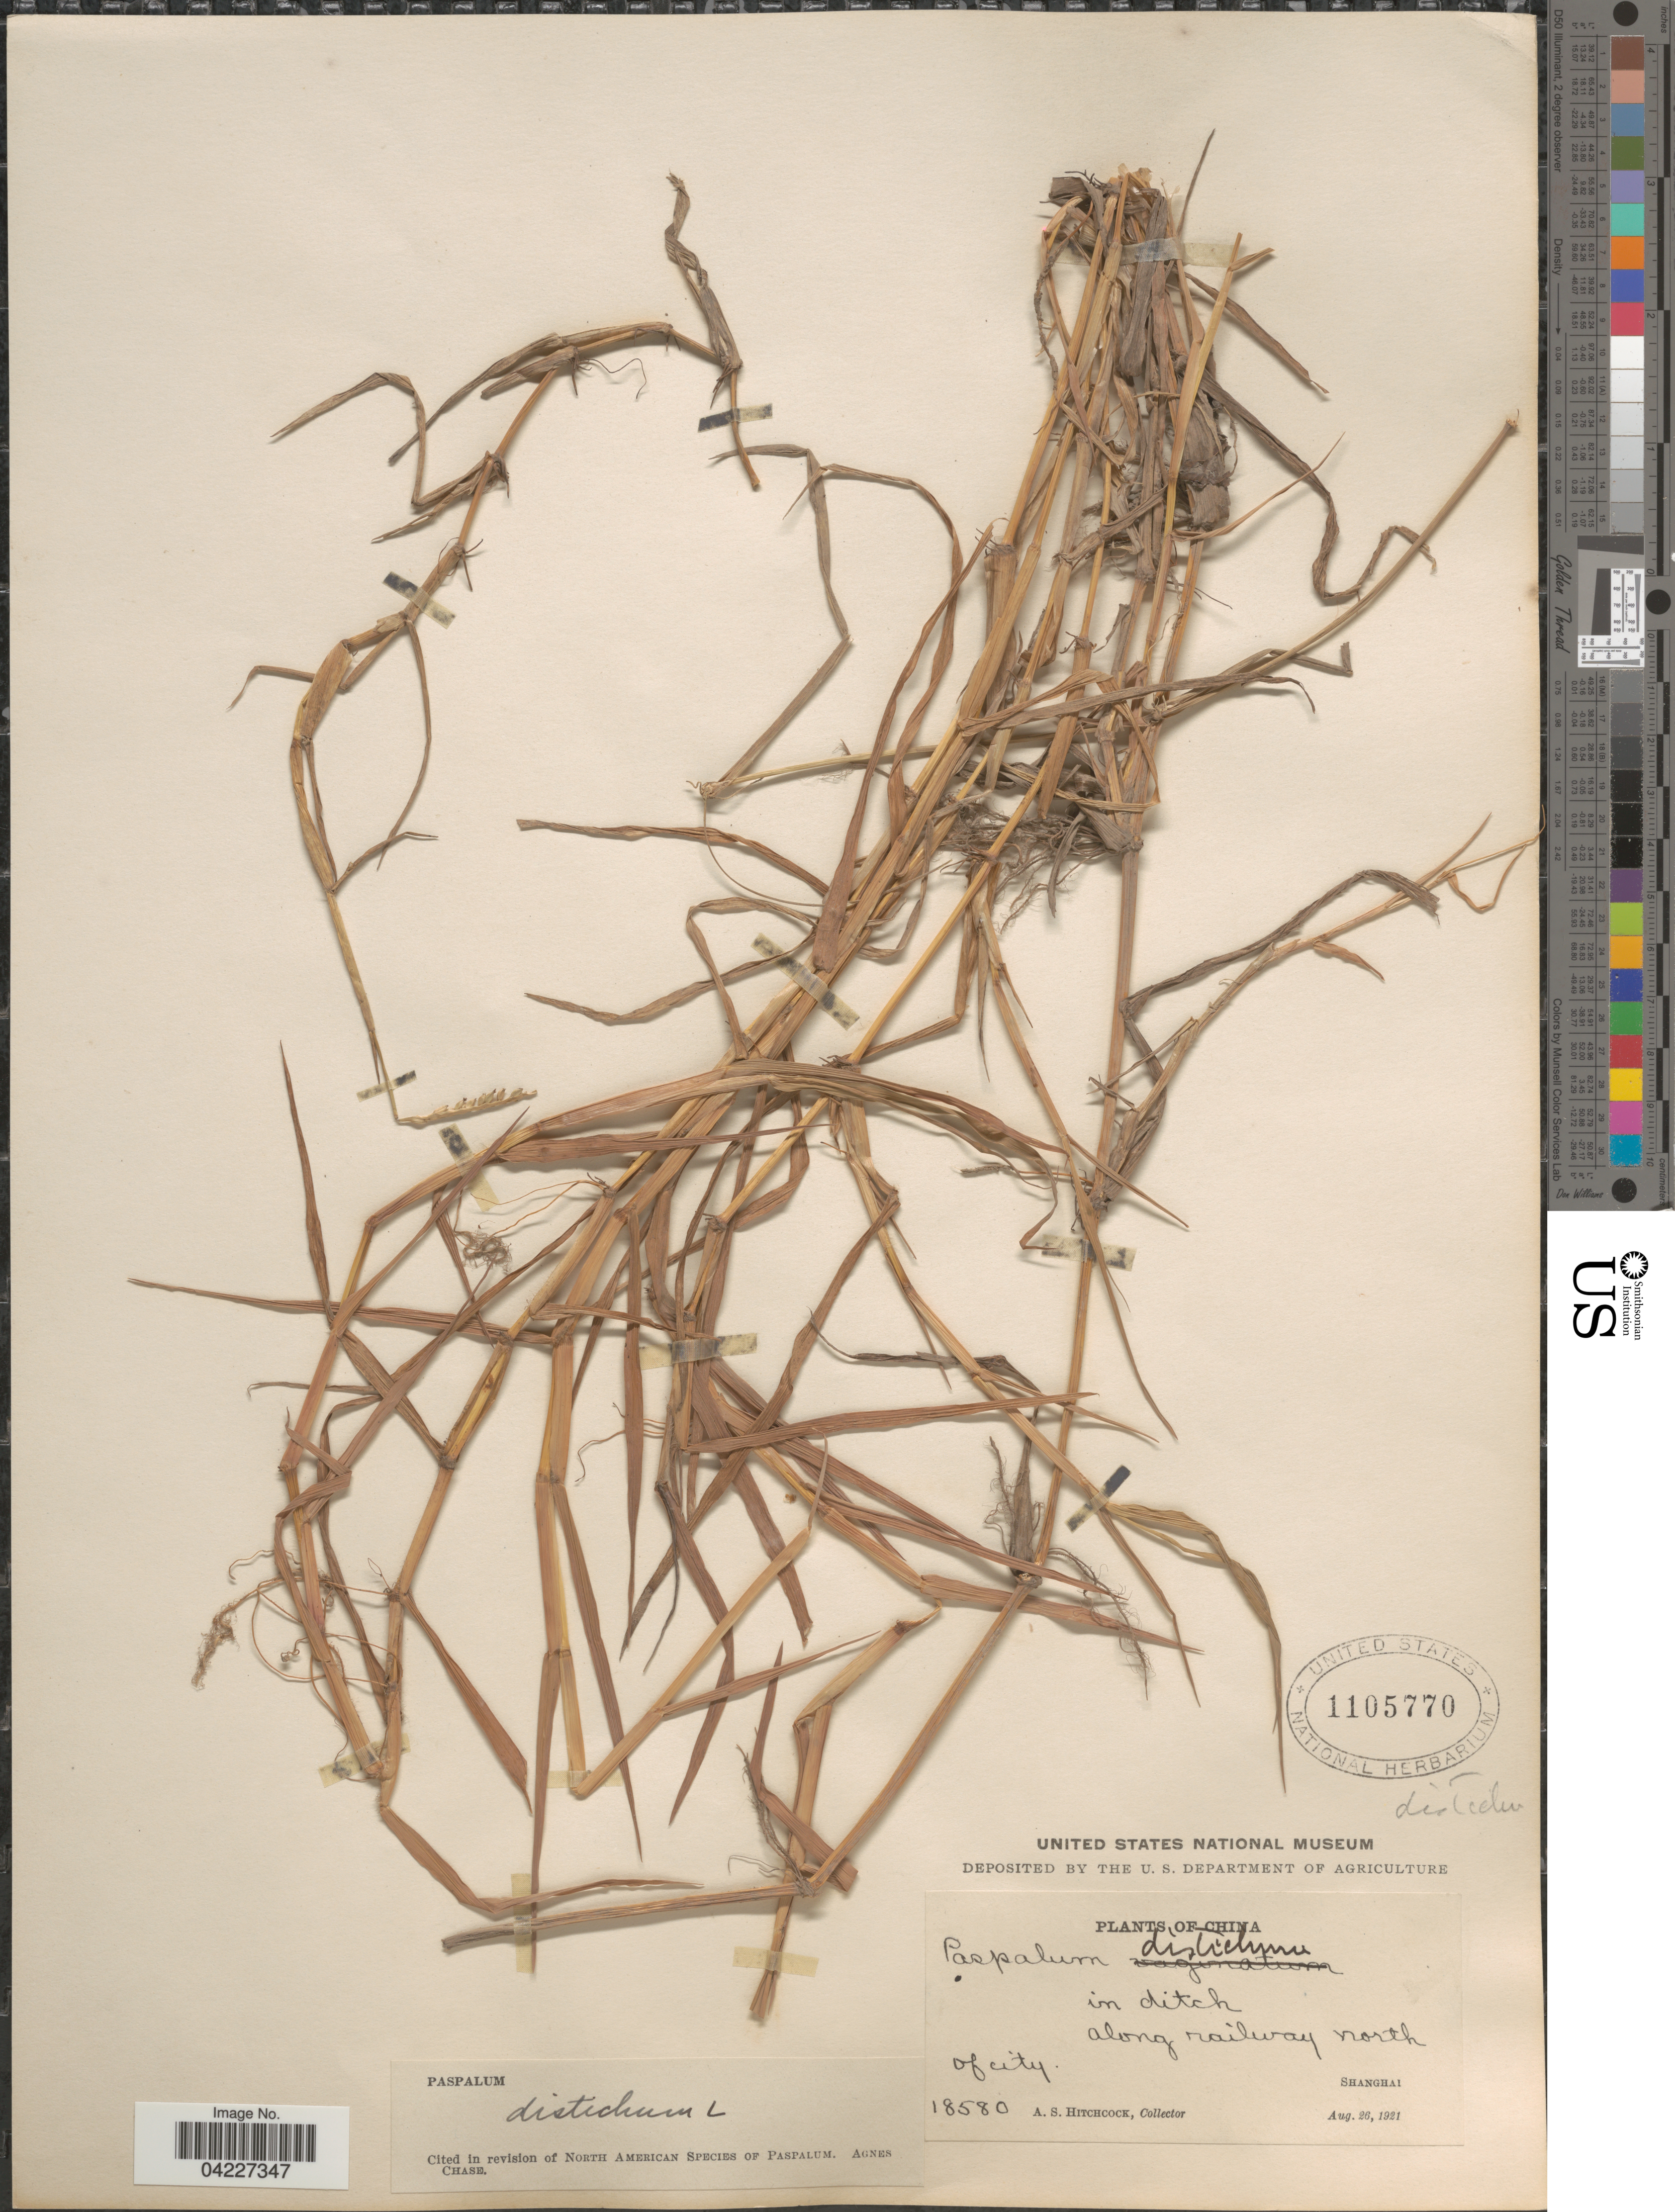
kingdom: Plantae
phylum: Tracheophyta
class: Liliopsida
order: Poales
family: Poaceae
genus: Paspalum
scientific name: Paspalum paspalodes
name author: (Michx.) Scribn.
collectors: A. S. Hitchcock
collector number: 18580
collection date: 1921-08-26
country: China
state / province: Shanghai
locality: In ditch along railway north of city. Shanghai.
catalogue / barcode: US 1105770